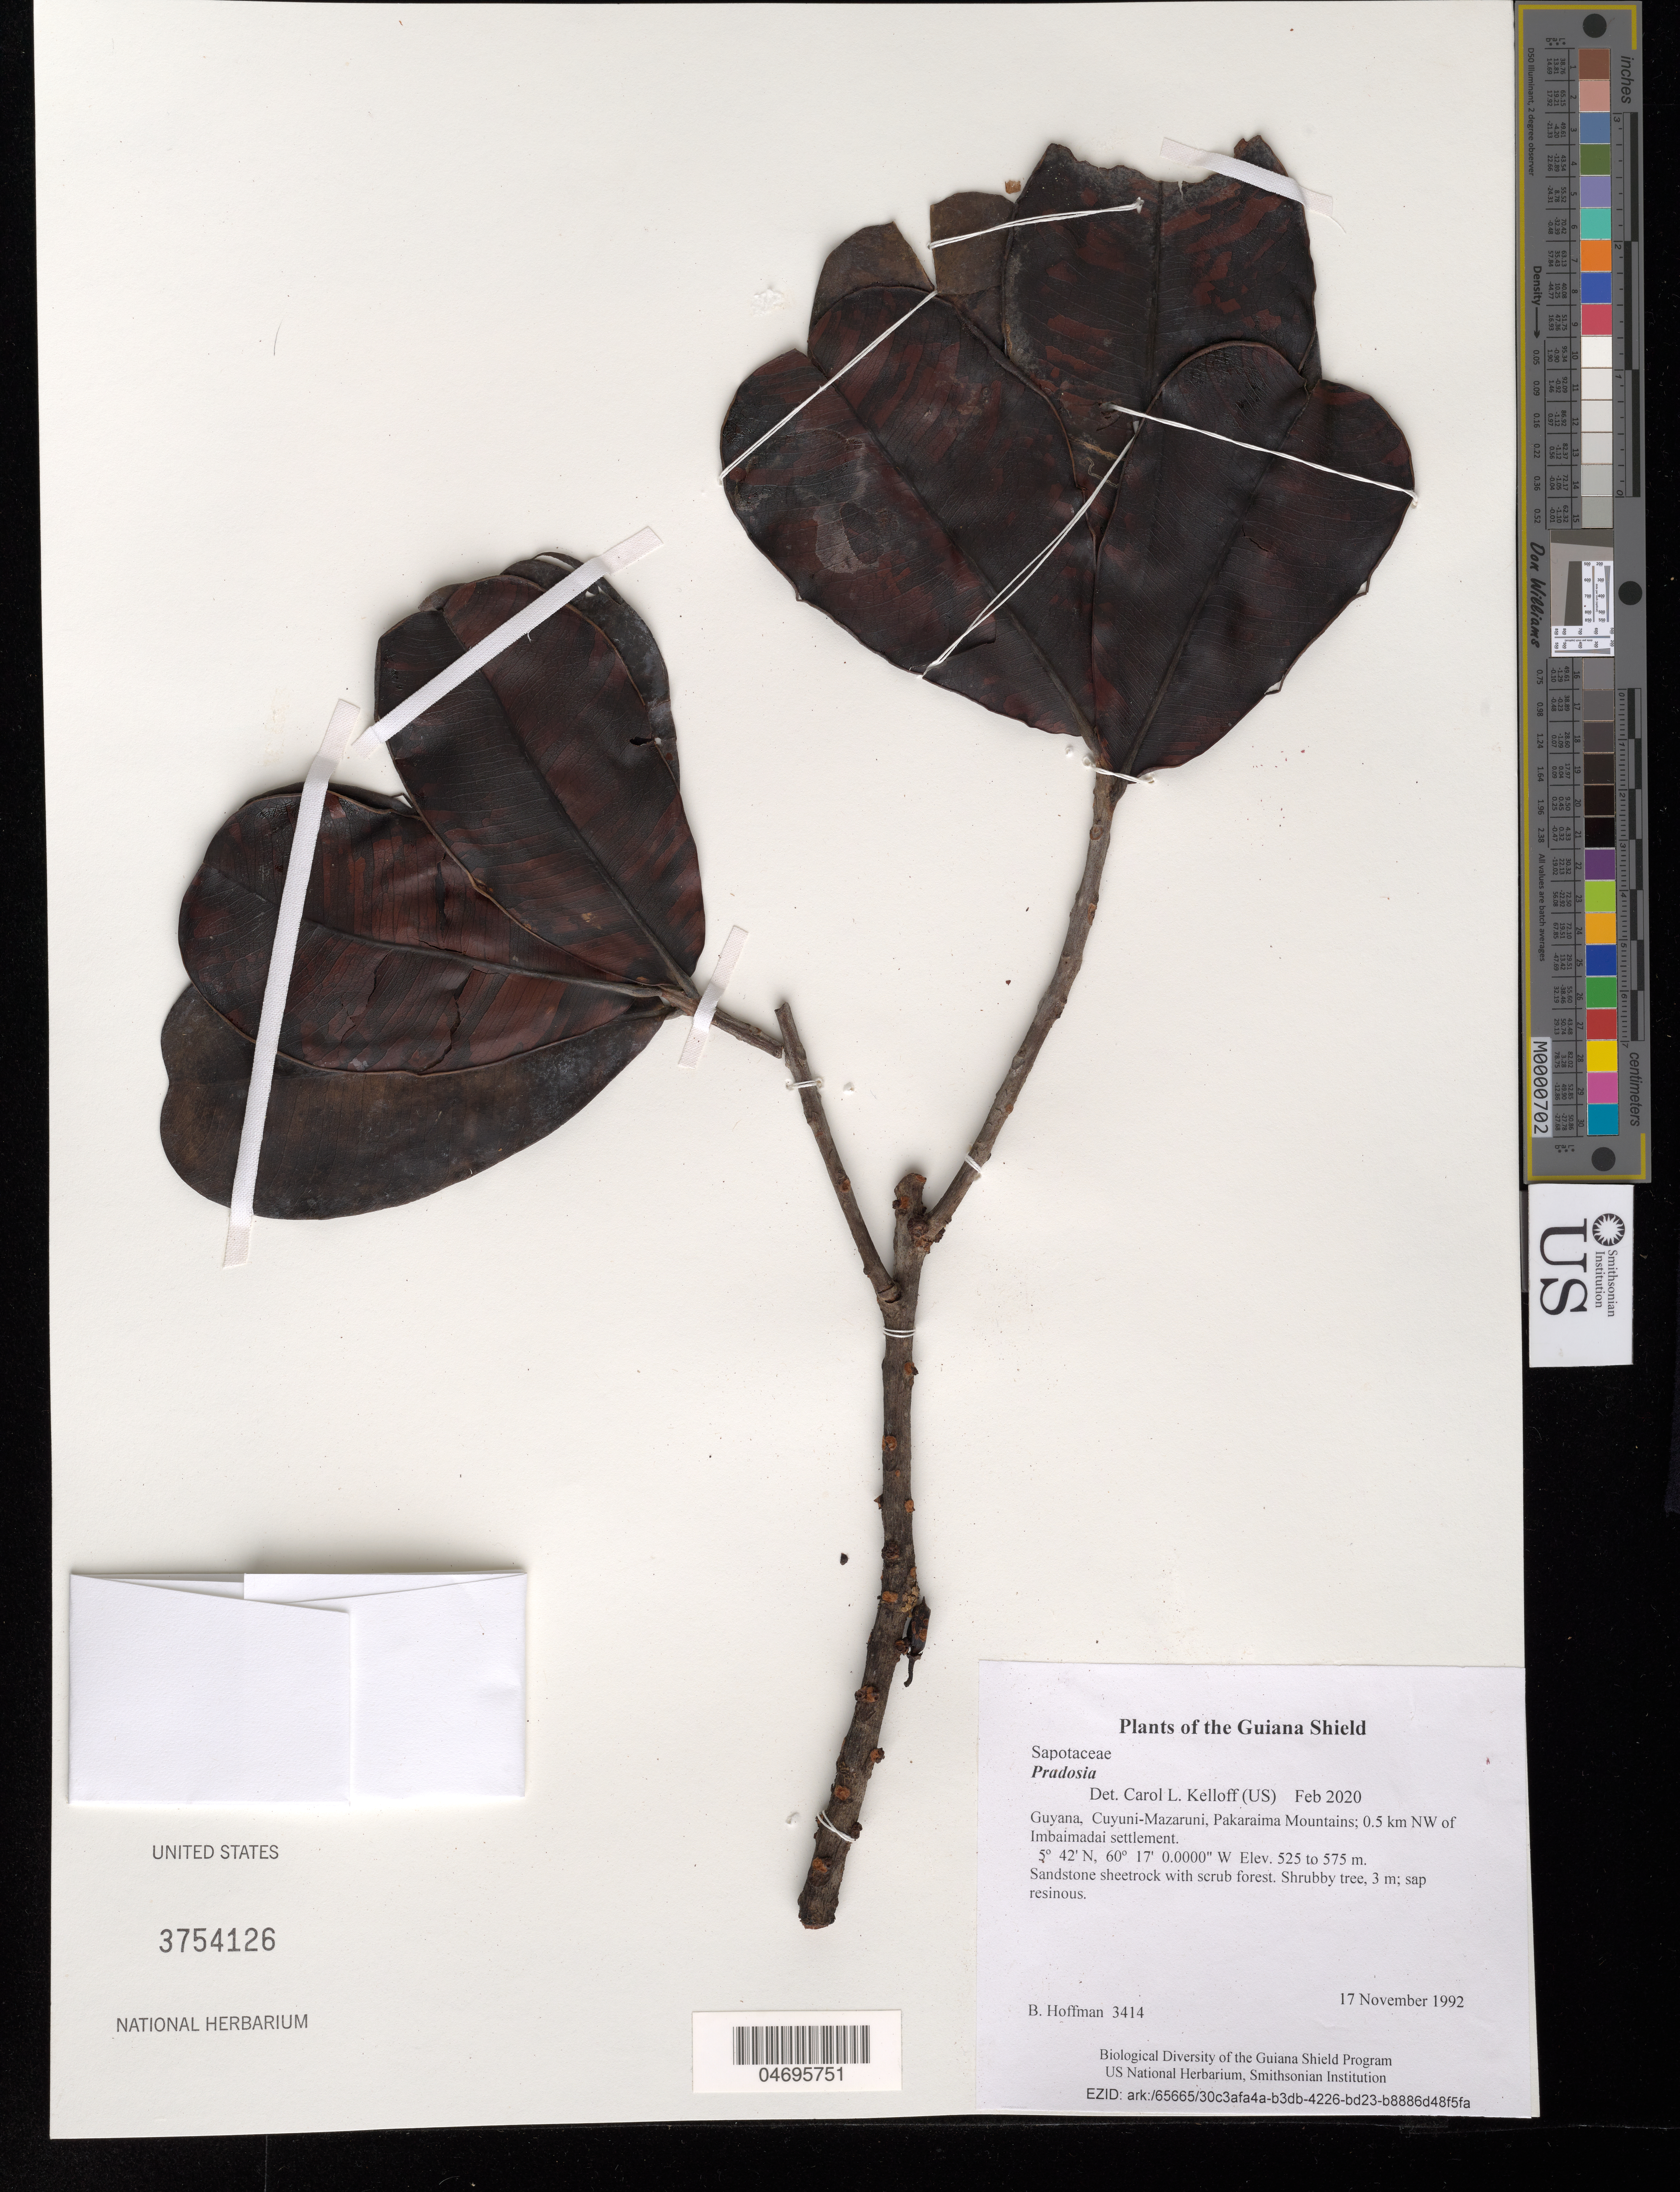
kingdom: Plantae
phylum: Tracheophyta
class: Magnoliopsida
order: Ericales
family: Sapotaceae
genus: Pradosia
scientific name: Pradosia sp.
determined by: Kelloff, Carol L., (US), Smithsonian Institution - National Museum of Natural History (UNITED STATES)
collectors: B. Hoffman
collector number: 3414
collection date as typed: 17 November 1992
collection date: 1992-11-17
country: Guyana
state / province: Cuyuni-Mazaruni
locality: Pakaraima Mountains; 0.5 km NW of Imbaimadai settlement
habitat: Sandstone sheetrock with scrub forest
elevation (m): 525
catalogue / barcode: US 3754126